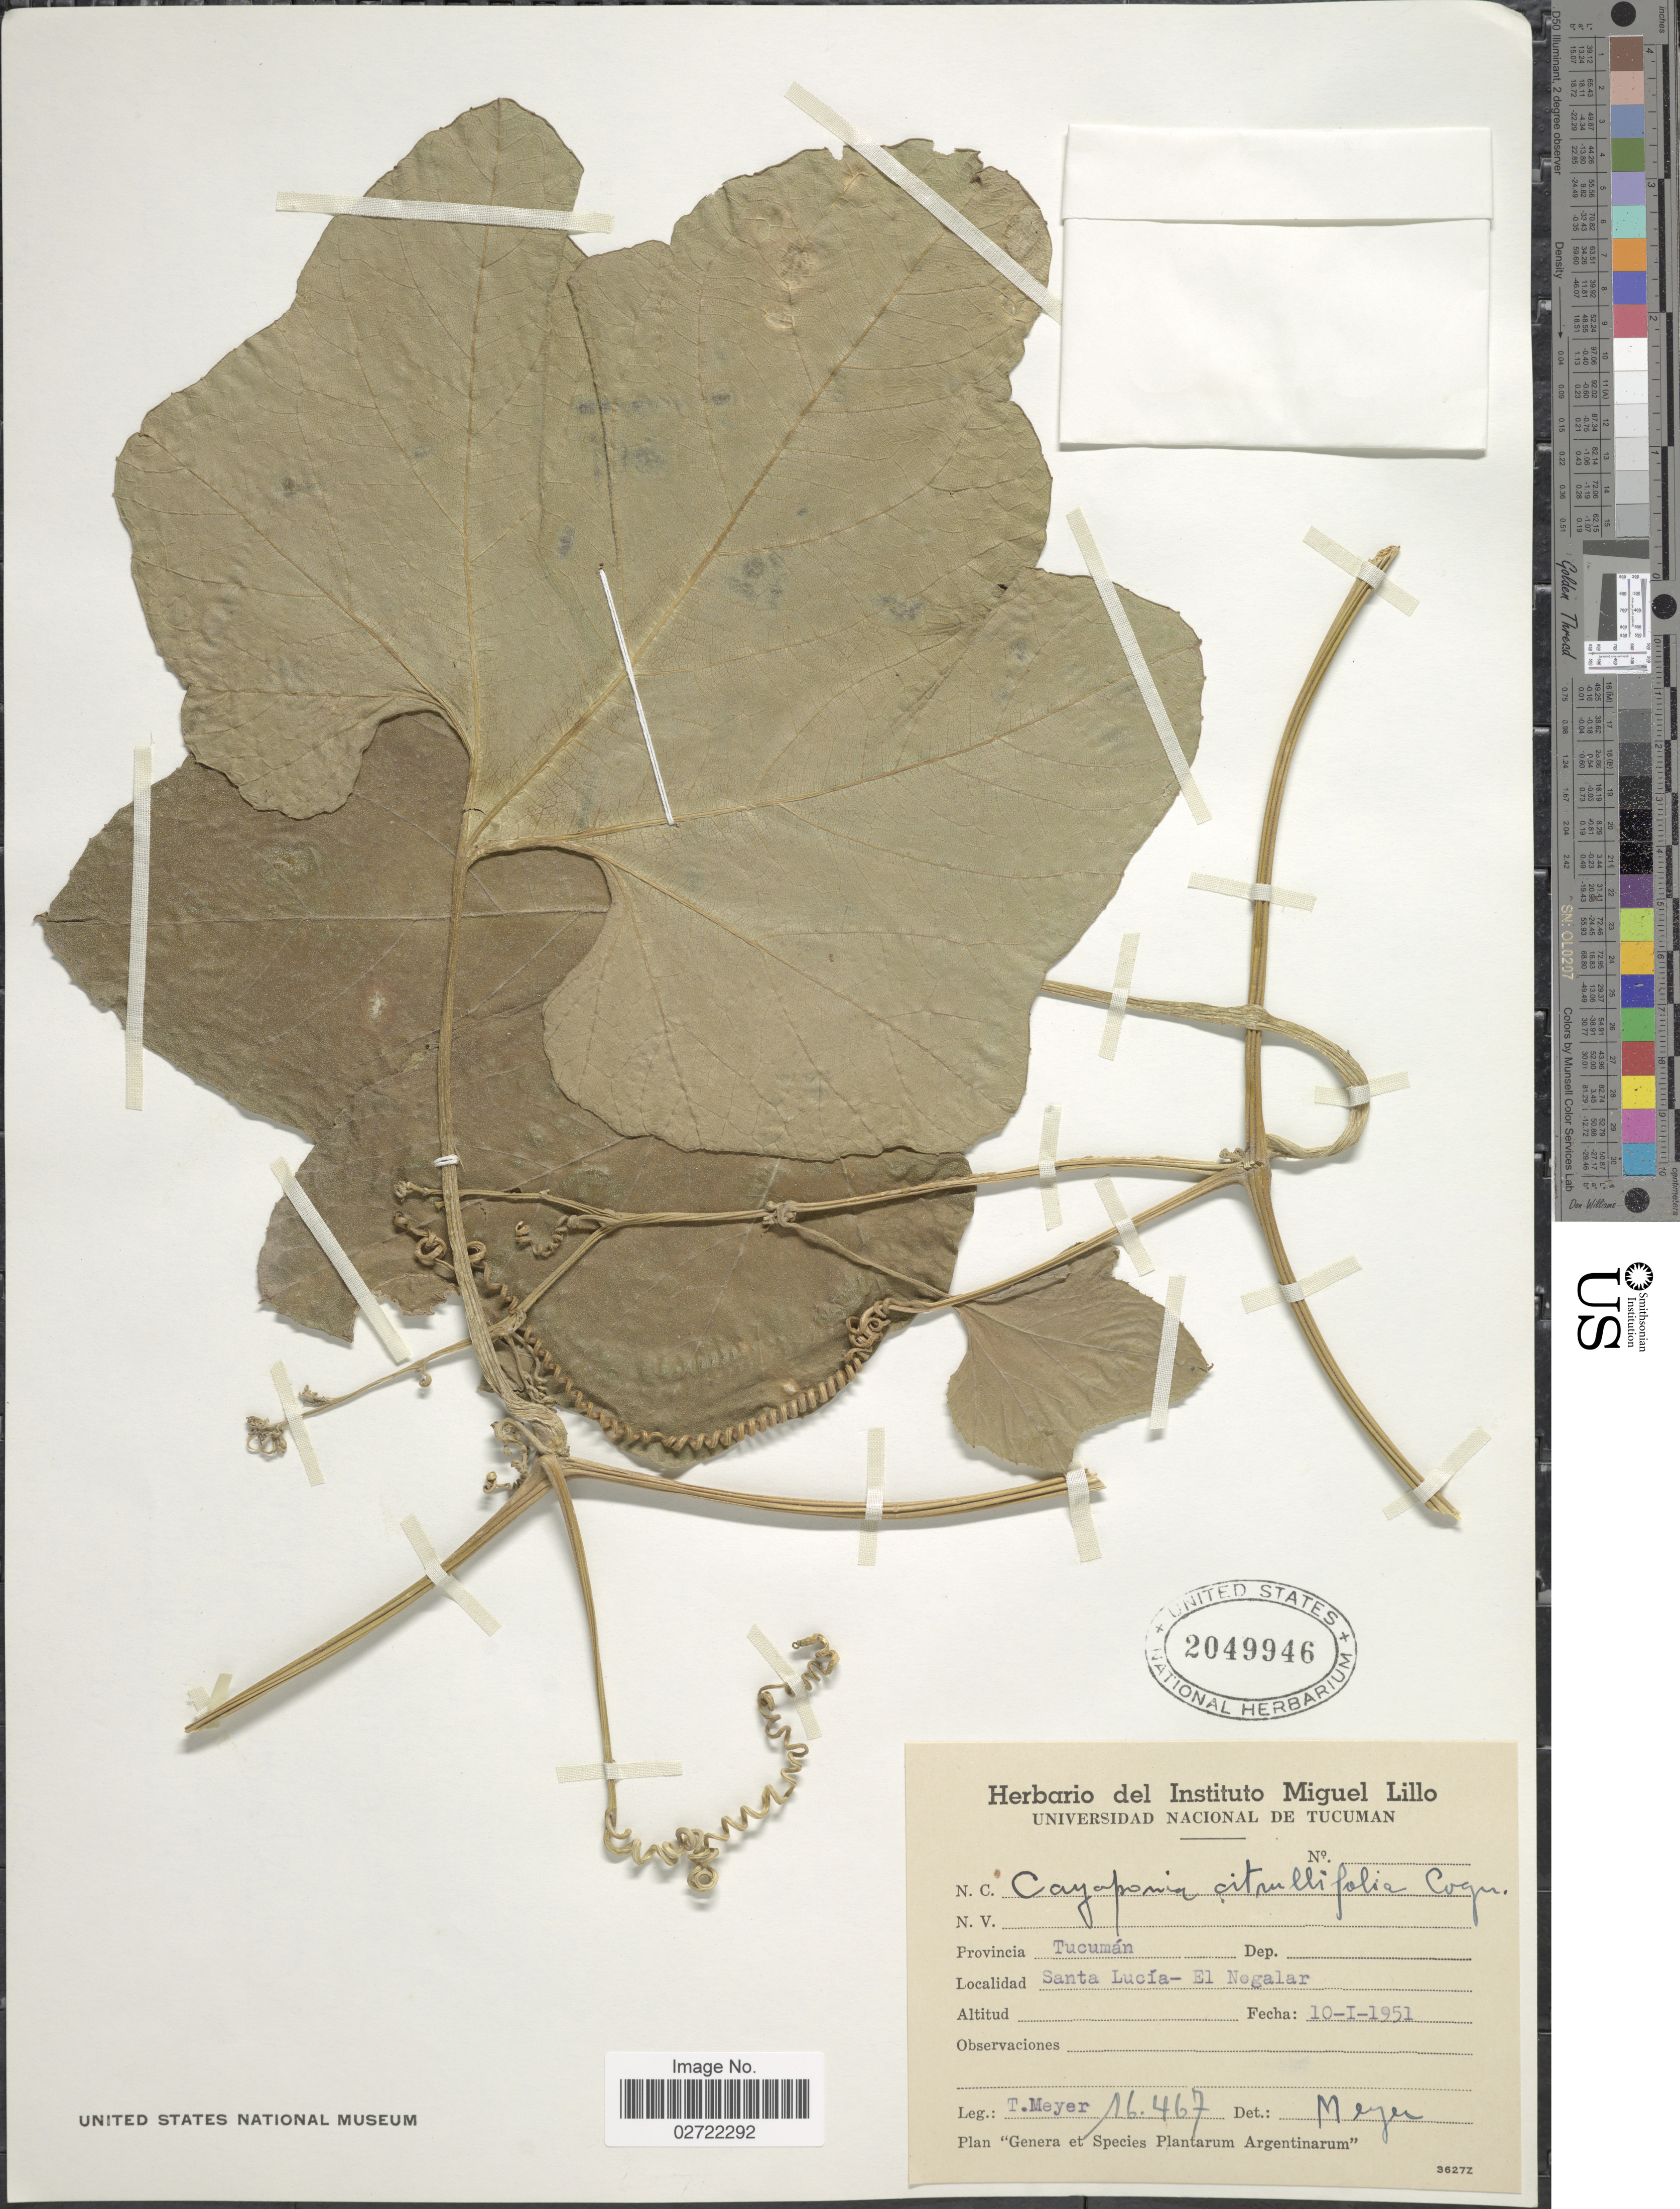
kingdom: Plantae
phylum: Tracheophyta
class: Magnoliopsida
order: Cucurbitales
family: Cucurbitaceae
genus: Cayaponia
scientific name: Cayaponia citrullifolia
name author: (Griseb.) Cogn.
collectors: T. Meyer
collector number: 16467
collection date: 1951-01-10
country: Argentina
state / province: Tucuman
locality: Santa Lucía - El Nogalar.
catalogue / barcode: US 2049946